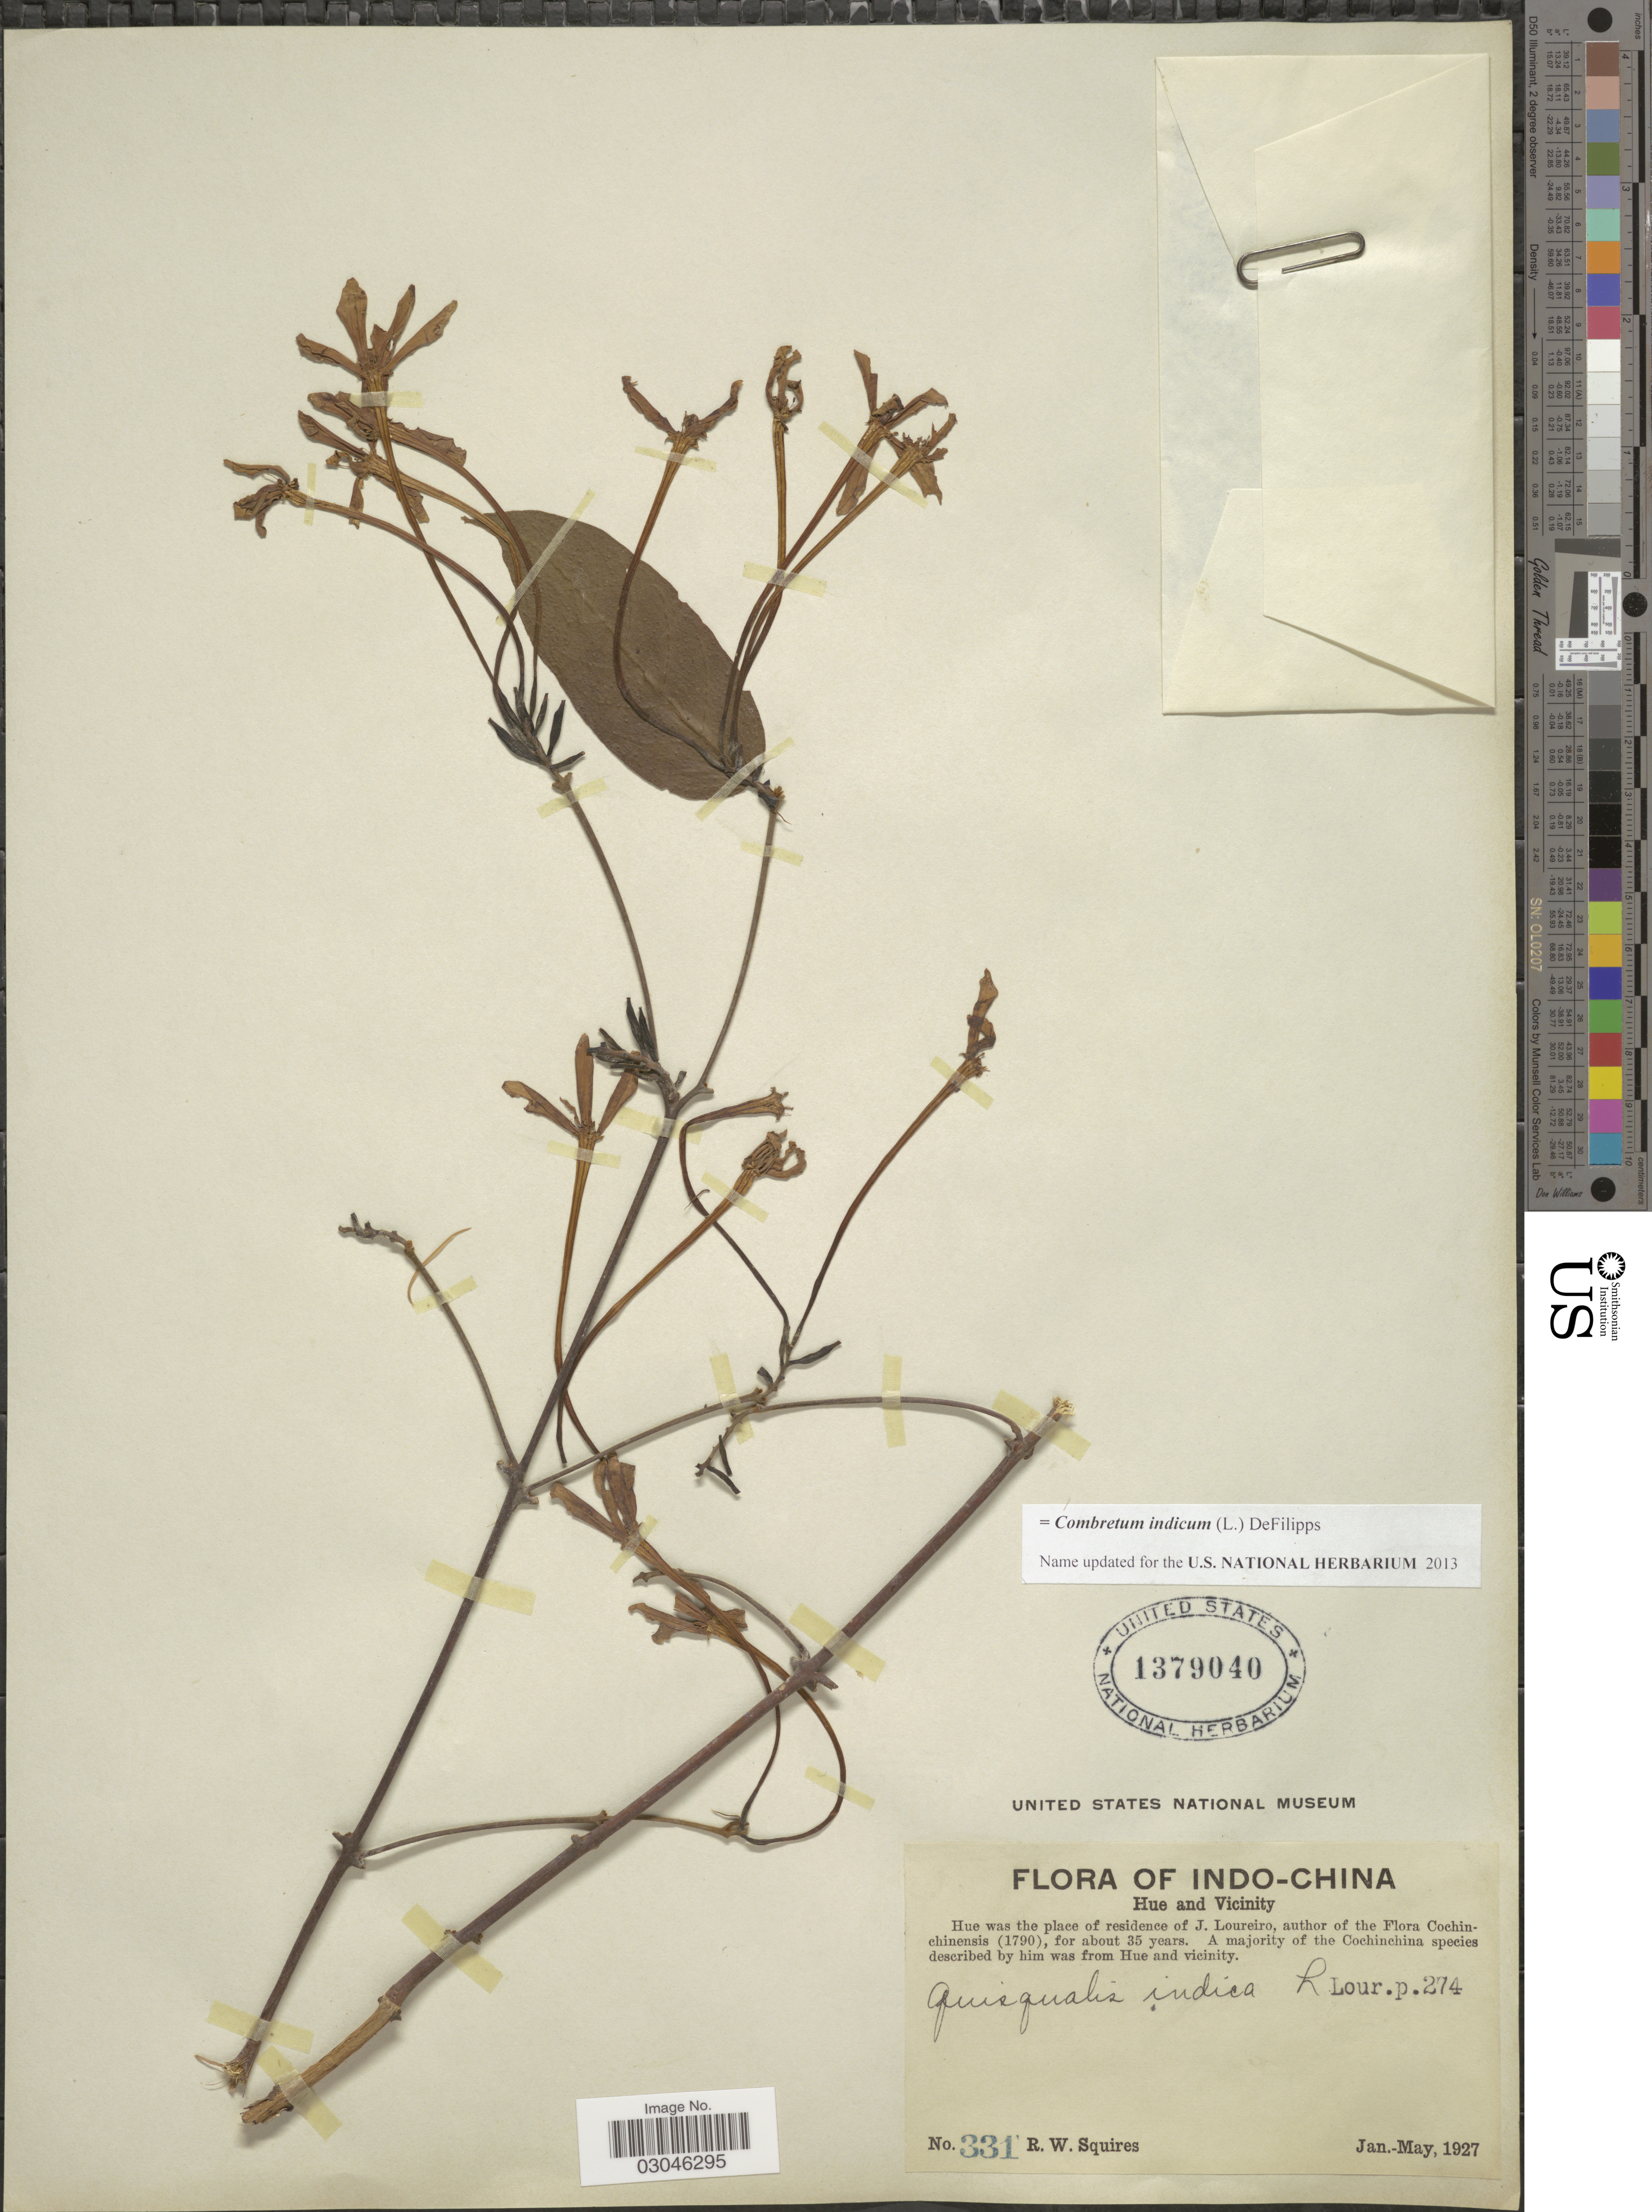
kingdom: Plantae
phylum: Tracheophyta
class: Magnoliopsida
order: Myrtales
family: Combretaceae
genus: Combretum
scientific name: Combretum indicum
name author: (L.) DeFilipps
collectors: R. Squires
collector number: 331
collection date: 1927-01/1927-05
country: Vietnam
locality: Indo-China. Hue and Vicinity.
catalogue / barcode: US 1379040